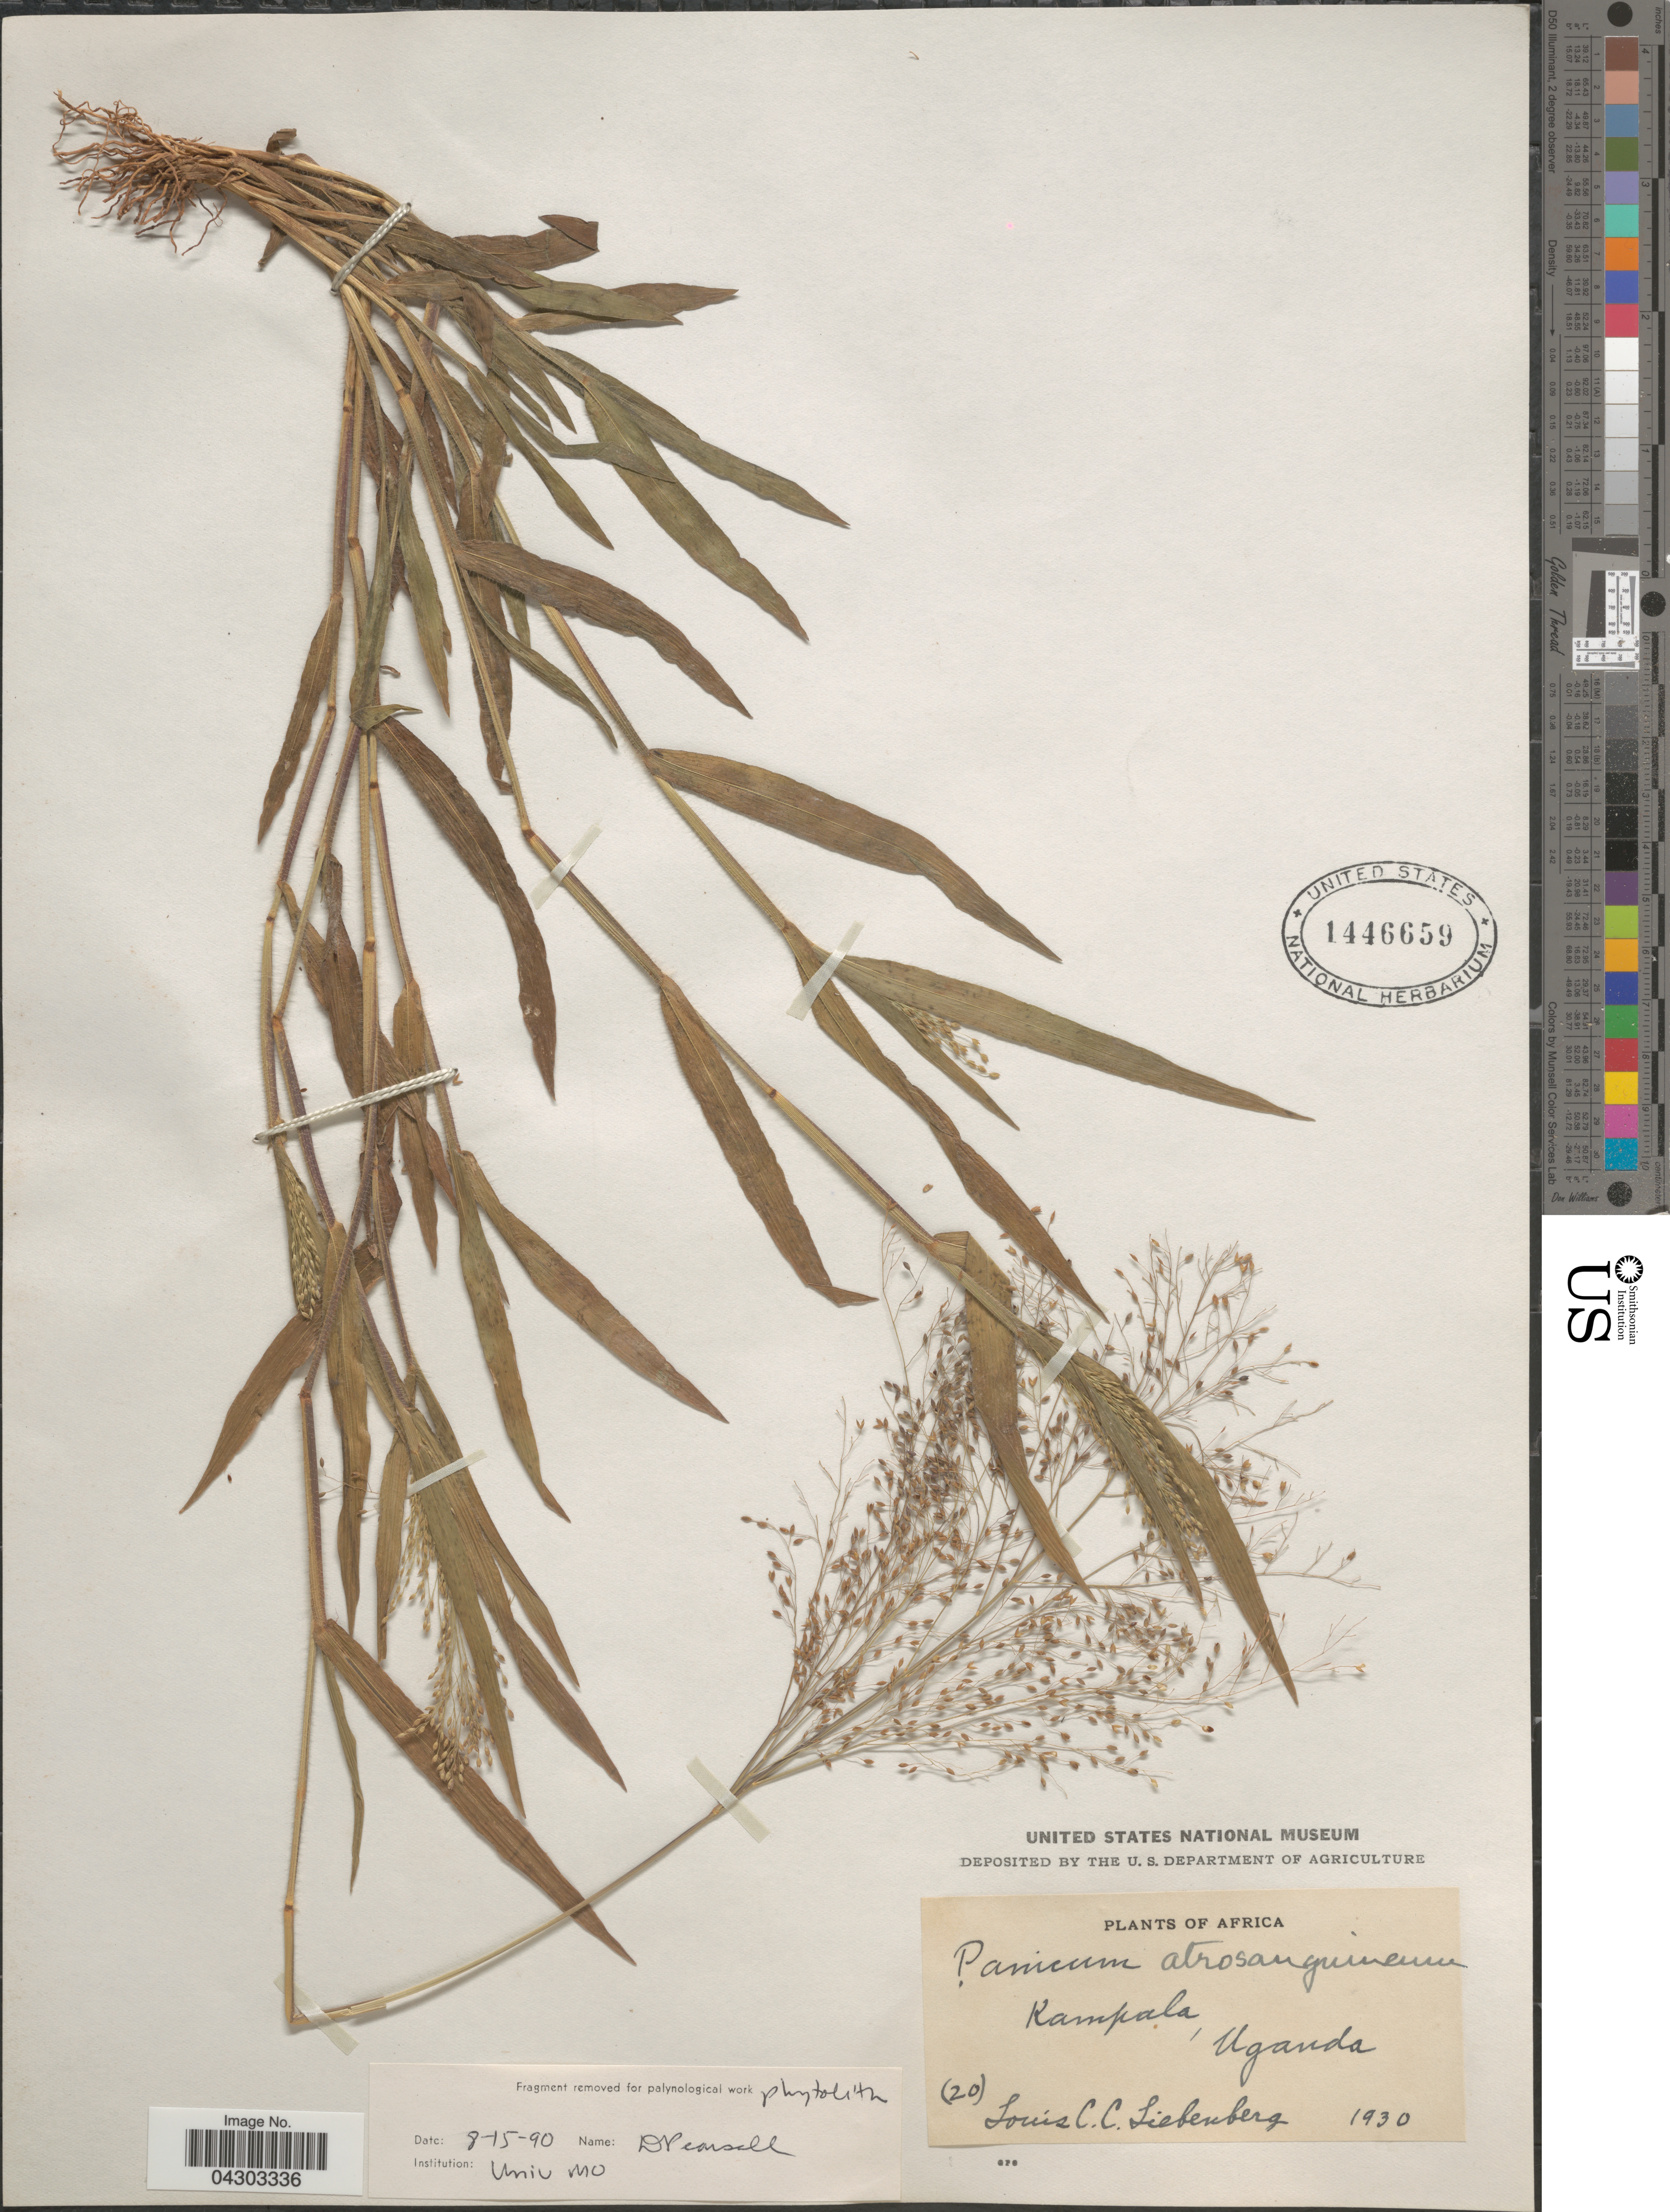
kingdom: Plantae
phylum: Tracheophyta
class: Liliopsida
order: Poales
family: Poaceae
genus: Panicum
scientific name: Panicum austroasiaticum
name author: Ohwi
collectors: L. Liebenberg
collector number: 20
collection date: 1930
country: Uganda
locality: Kampala.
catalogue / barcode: US 1446659